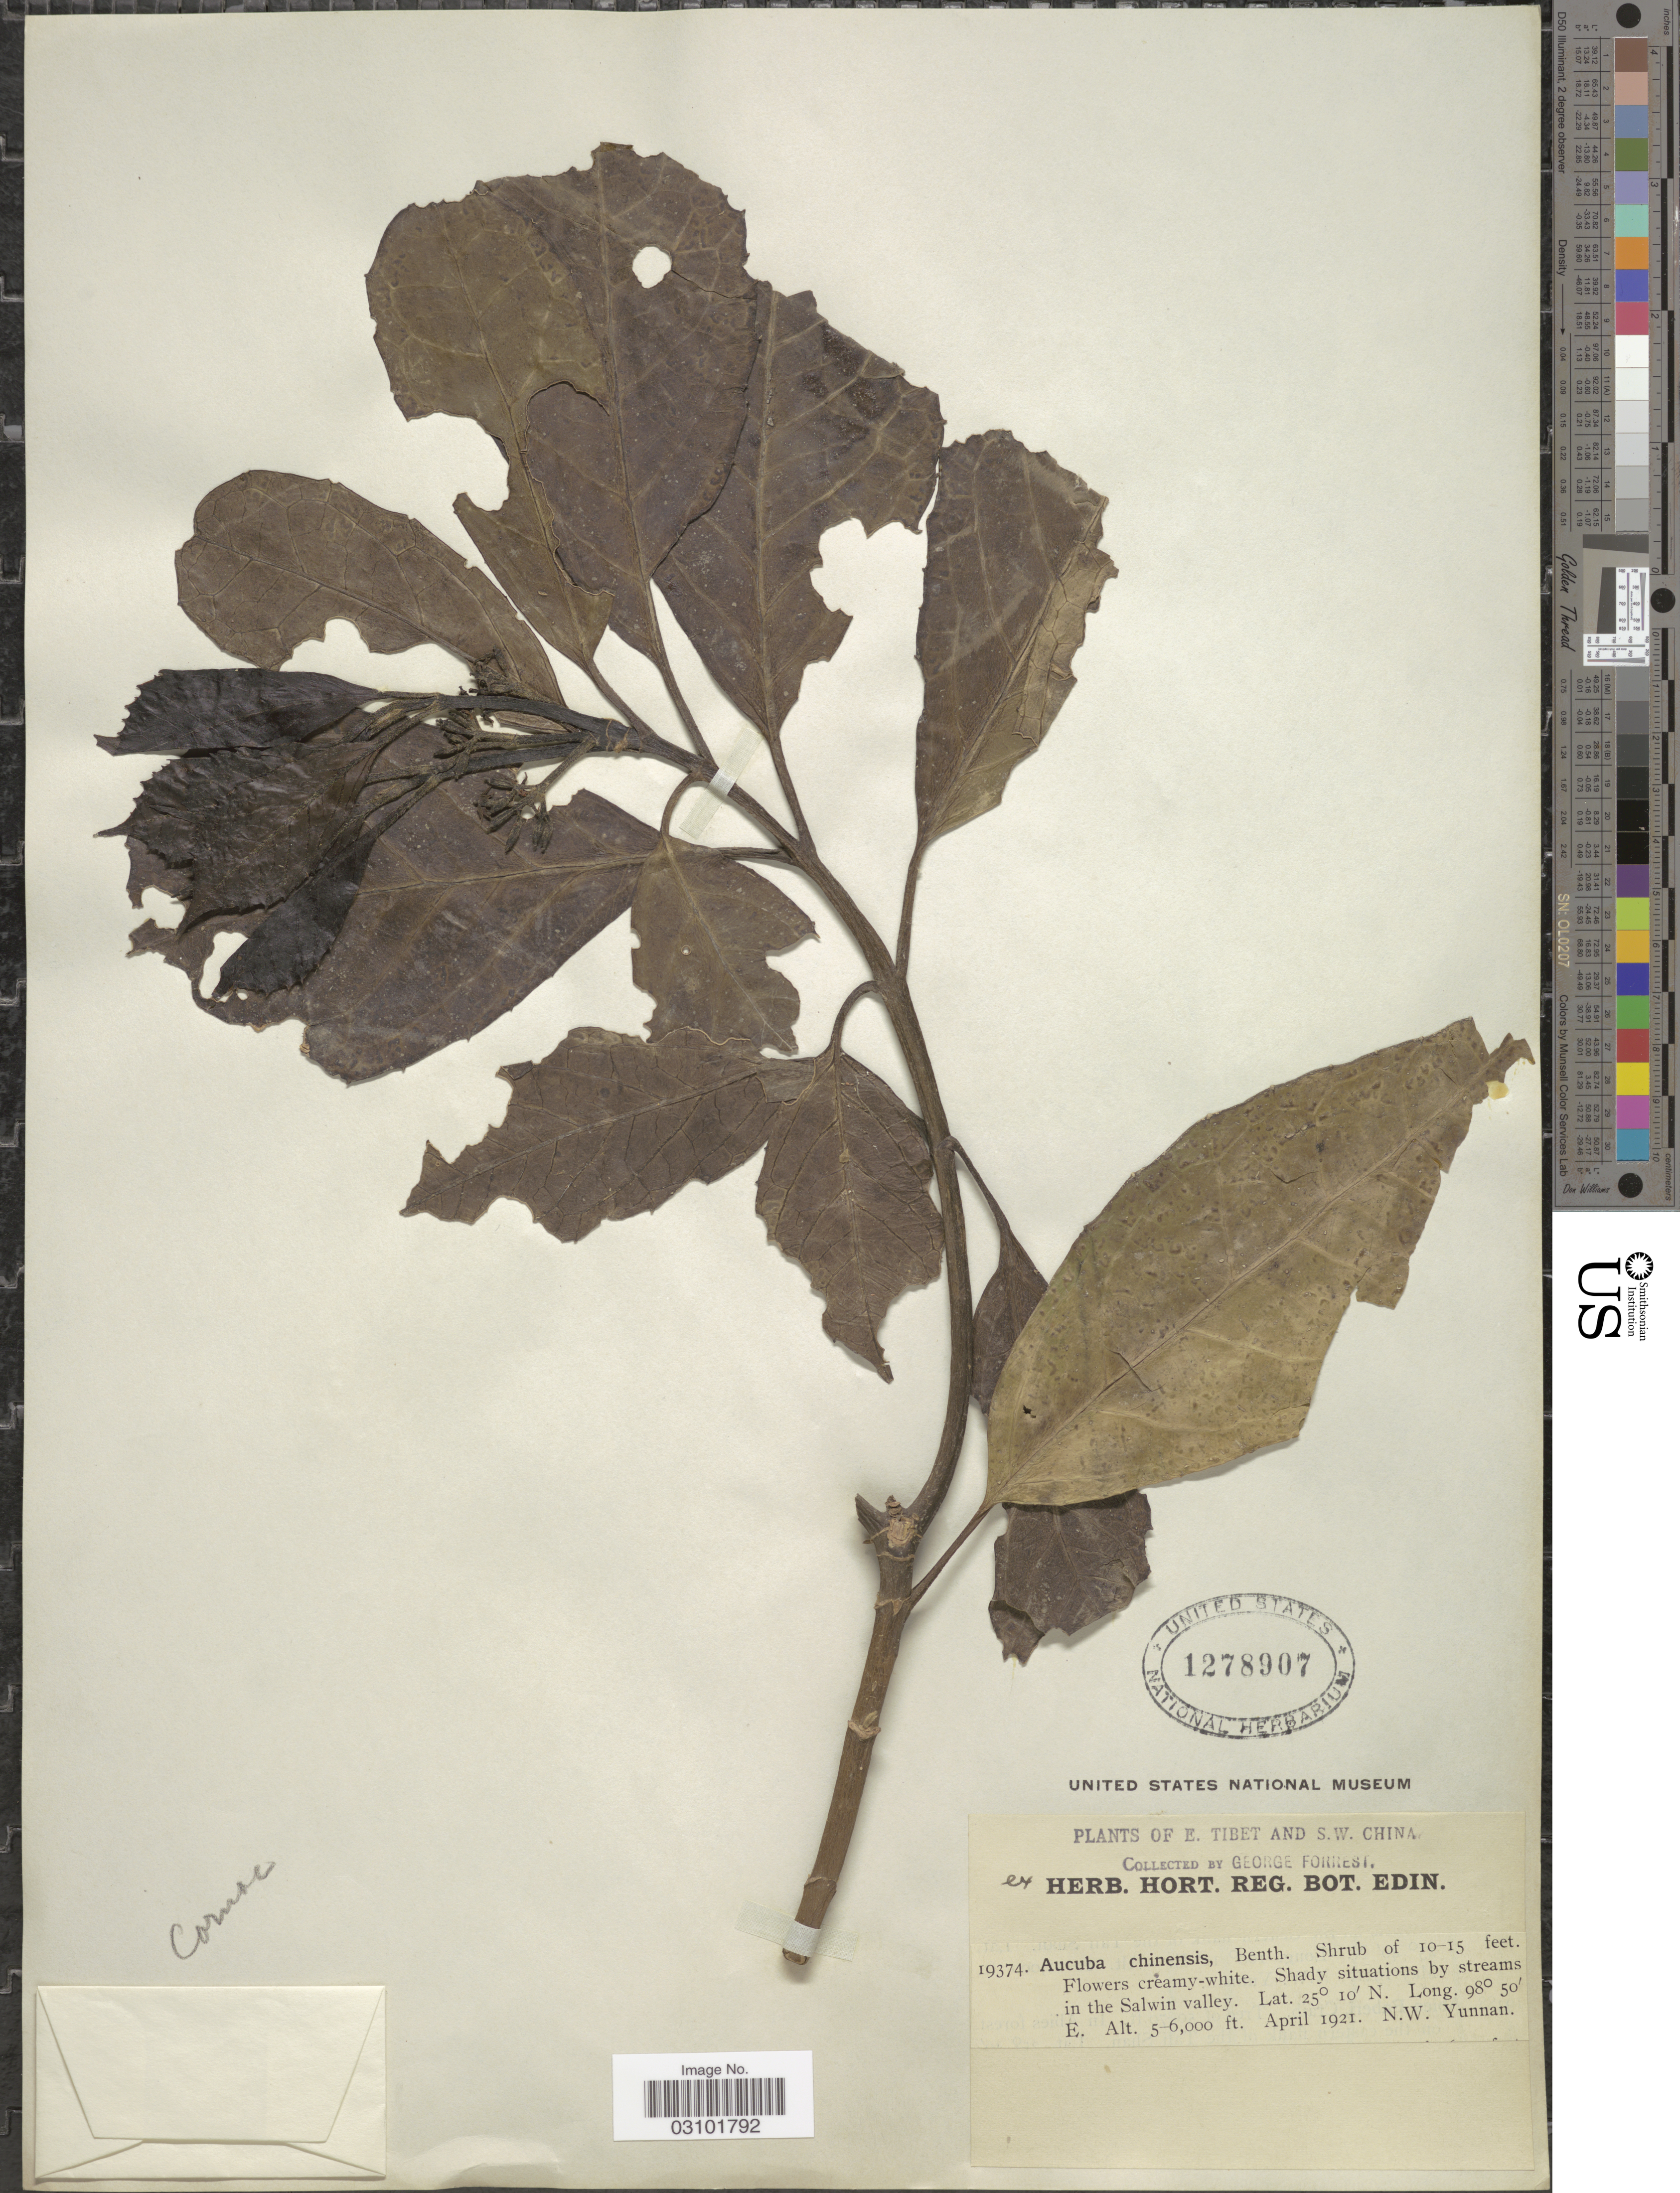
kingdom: Plantae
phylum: Tracheophyta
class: Magnoliopsida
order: Garryales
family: Garryaceae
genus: Aucuba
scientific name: Aucuba chinensis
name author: Benth.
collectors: G. Forrest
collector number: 19374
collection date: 1921-04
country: China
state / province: Yunnan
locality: E. Tibet and S. W. China. Streams in the Salwin valley. N. W. Yunnan.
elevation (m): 1524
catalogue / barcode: US 1278907